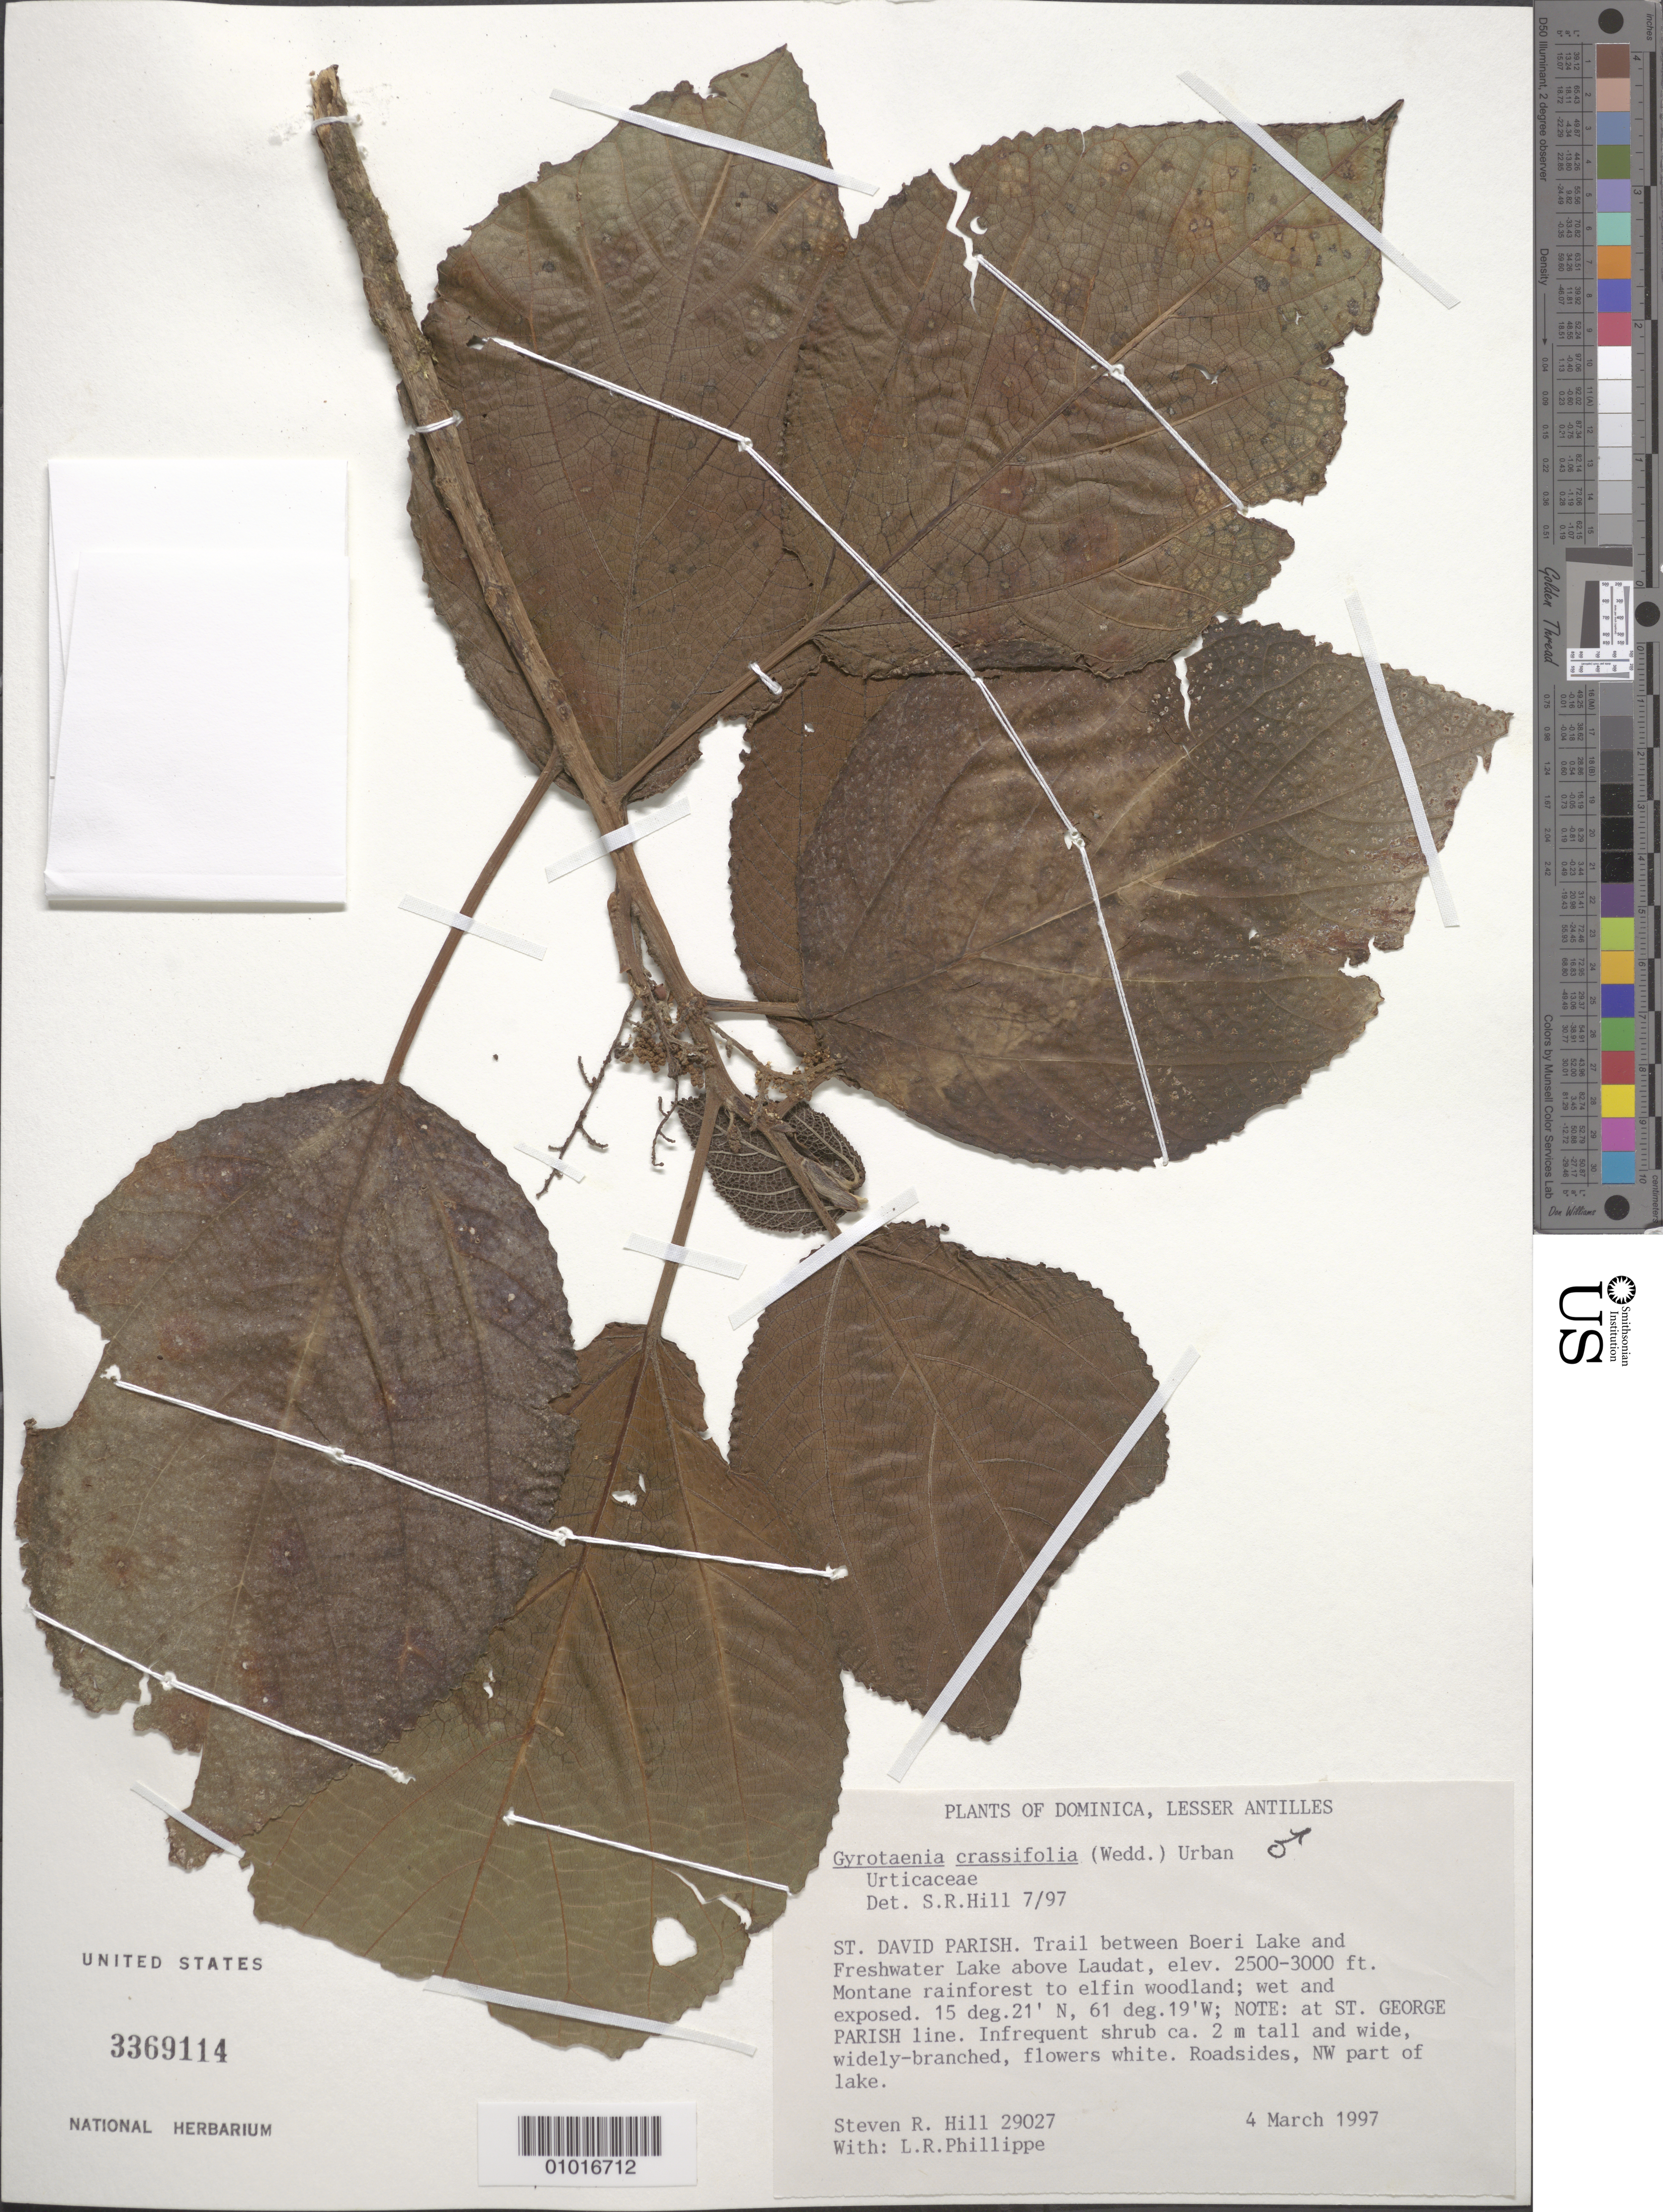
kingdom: Plantae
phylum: Tracheophyta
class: Magnoliopsida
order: Rosales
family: Urticaceae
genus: Gyrotaenia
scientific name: Gyrotaenia crassifolia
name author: Urb.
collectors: S. R. Hill & L. Phillippe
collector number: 29027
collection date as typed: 04 Mar 1997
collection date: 1997-03-04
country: Dominica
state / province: St. David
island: Dominica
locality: Trail between Boeri Lake and Freshwater Lake above Ludat, at St. George Parish line.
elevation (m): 762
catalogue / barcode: US 3369114